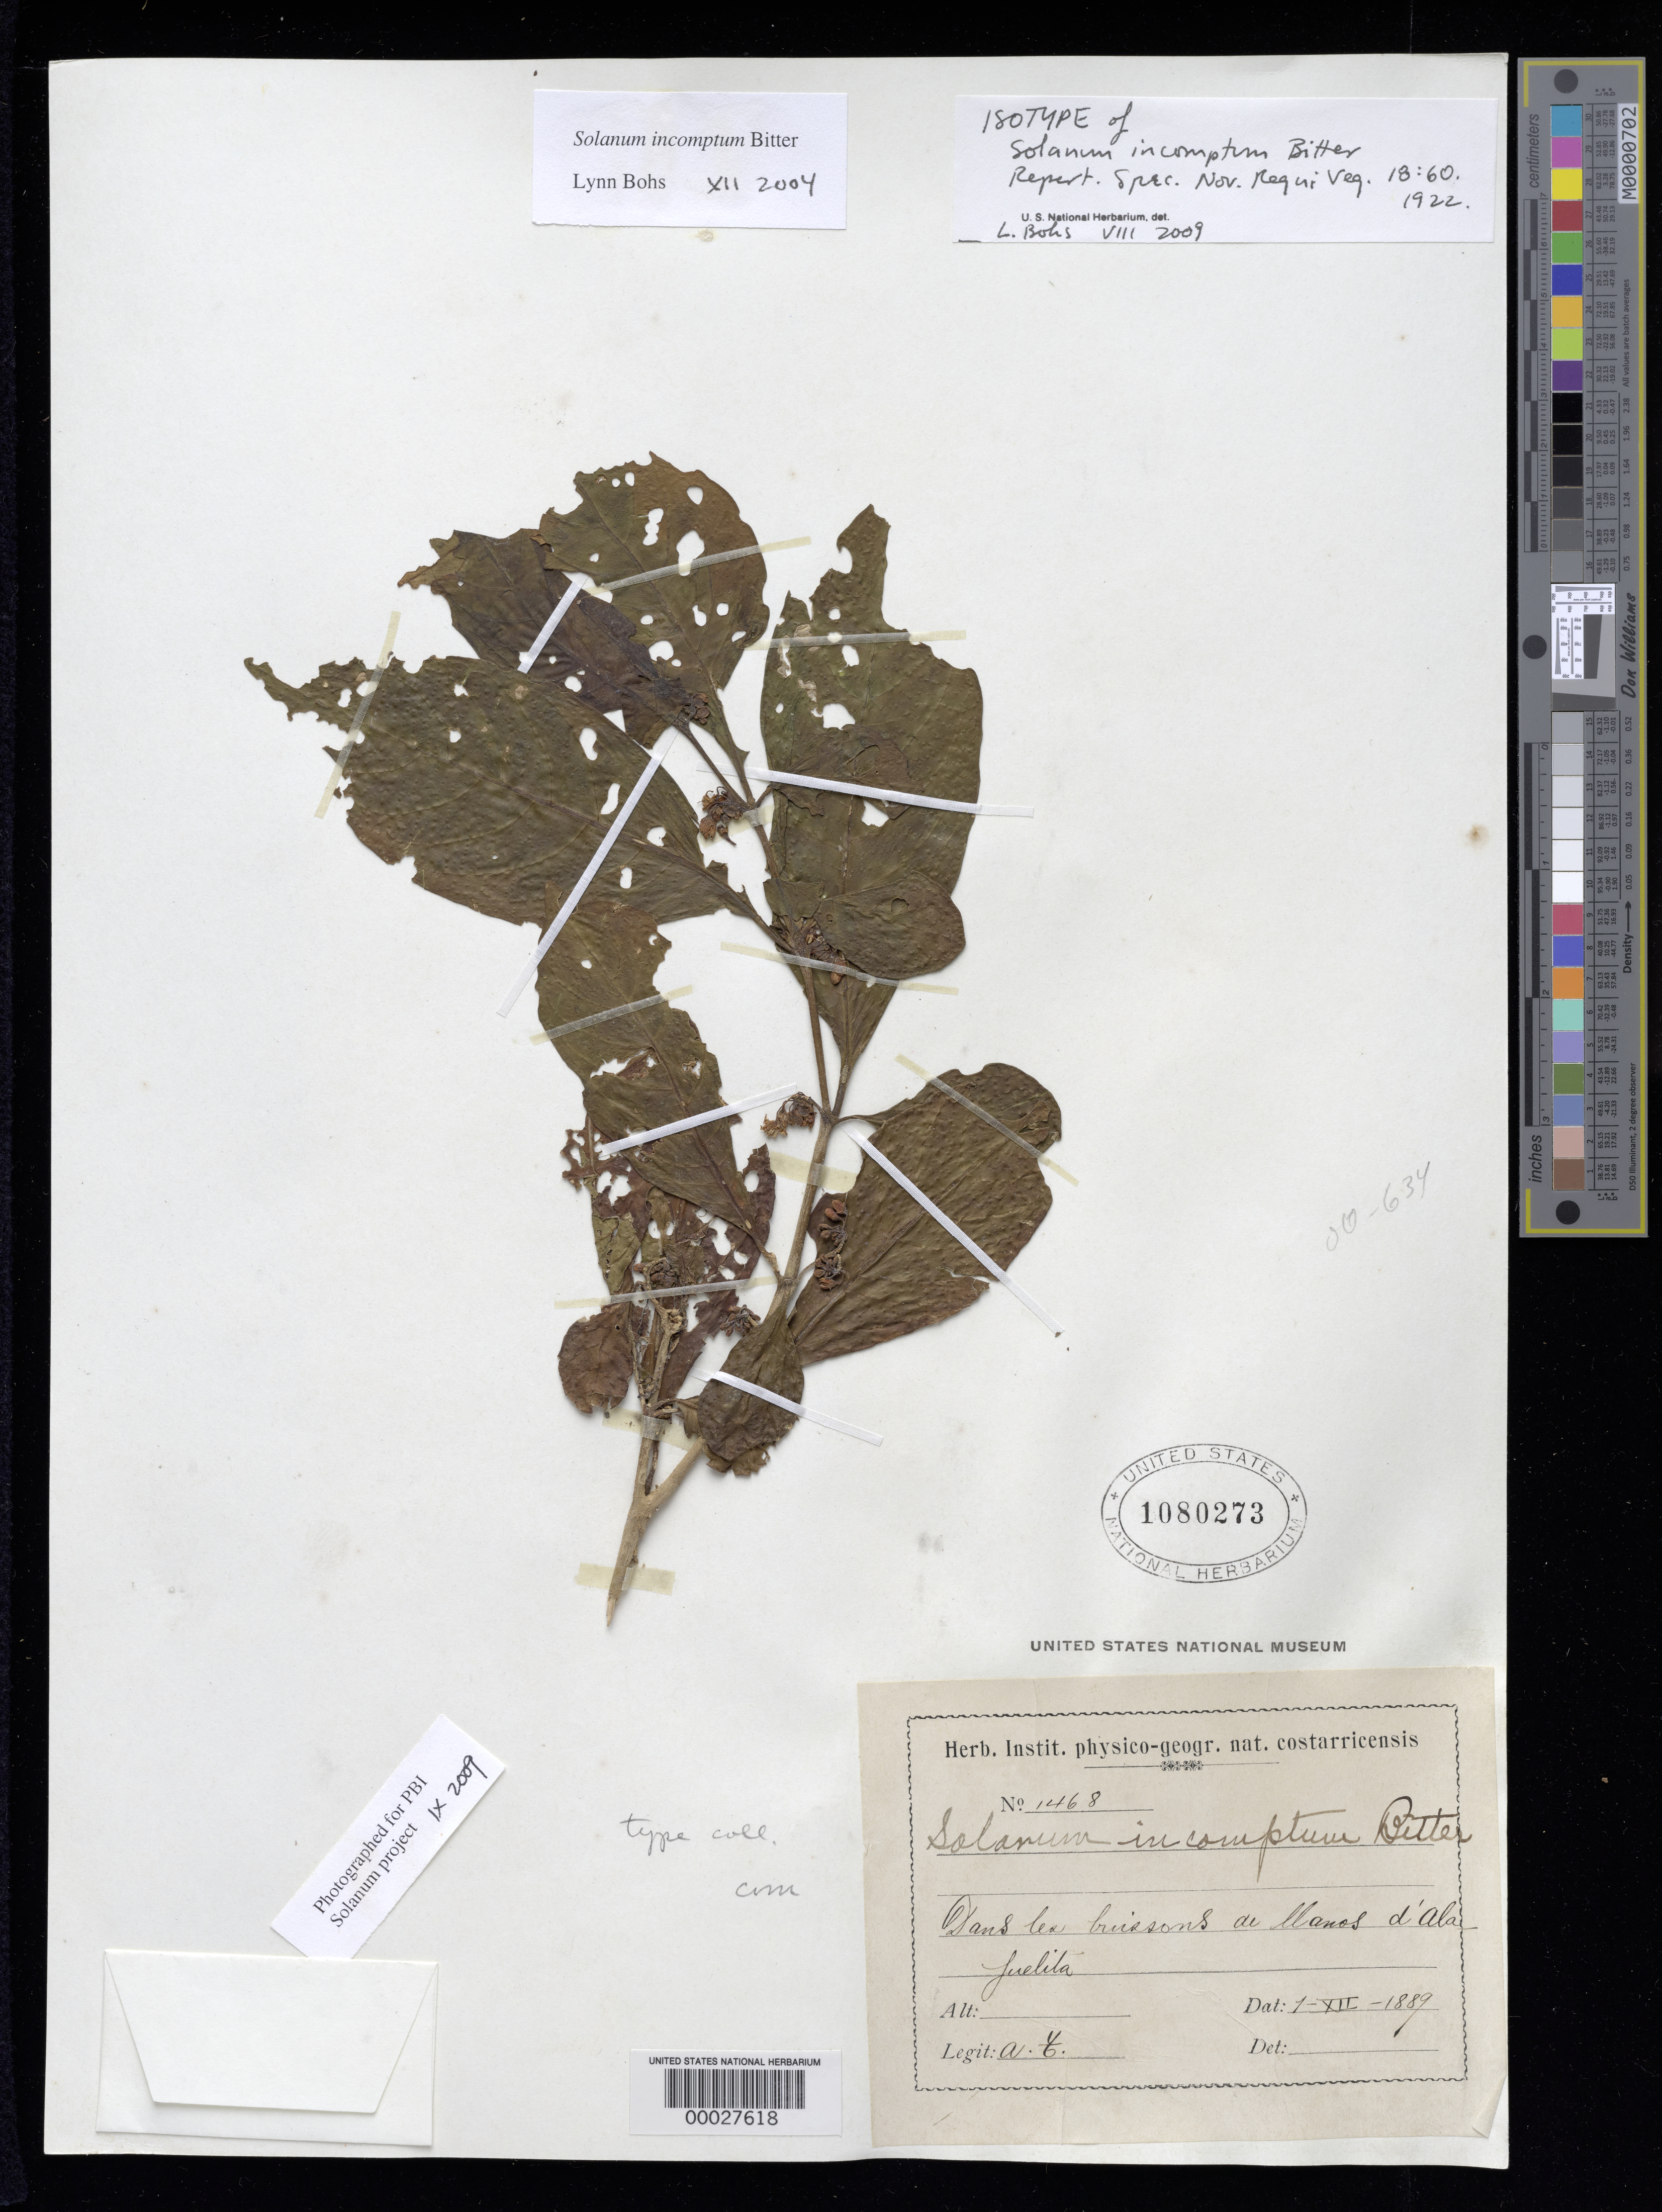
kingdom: Plantae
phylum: Tracheophyta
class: Magnoliopsida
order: Solanales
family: Solanaceae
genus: Solanum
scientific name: Solanum incomptum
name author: Bitter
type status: Isotype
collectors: A. Tonduz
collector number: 1468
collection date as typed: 01 Dec 1889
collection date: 1889-12-01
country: Costa Rica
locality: Llanos de Alajuelita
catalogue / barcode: US 1080273